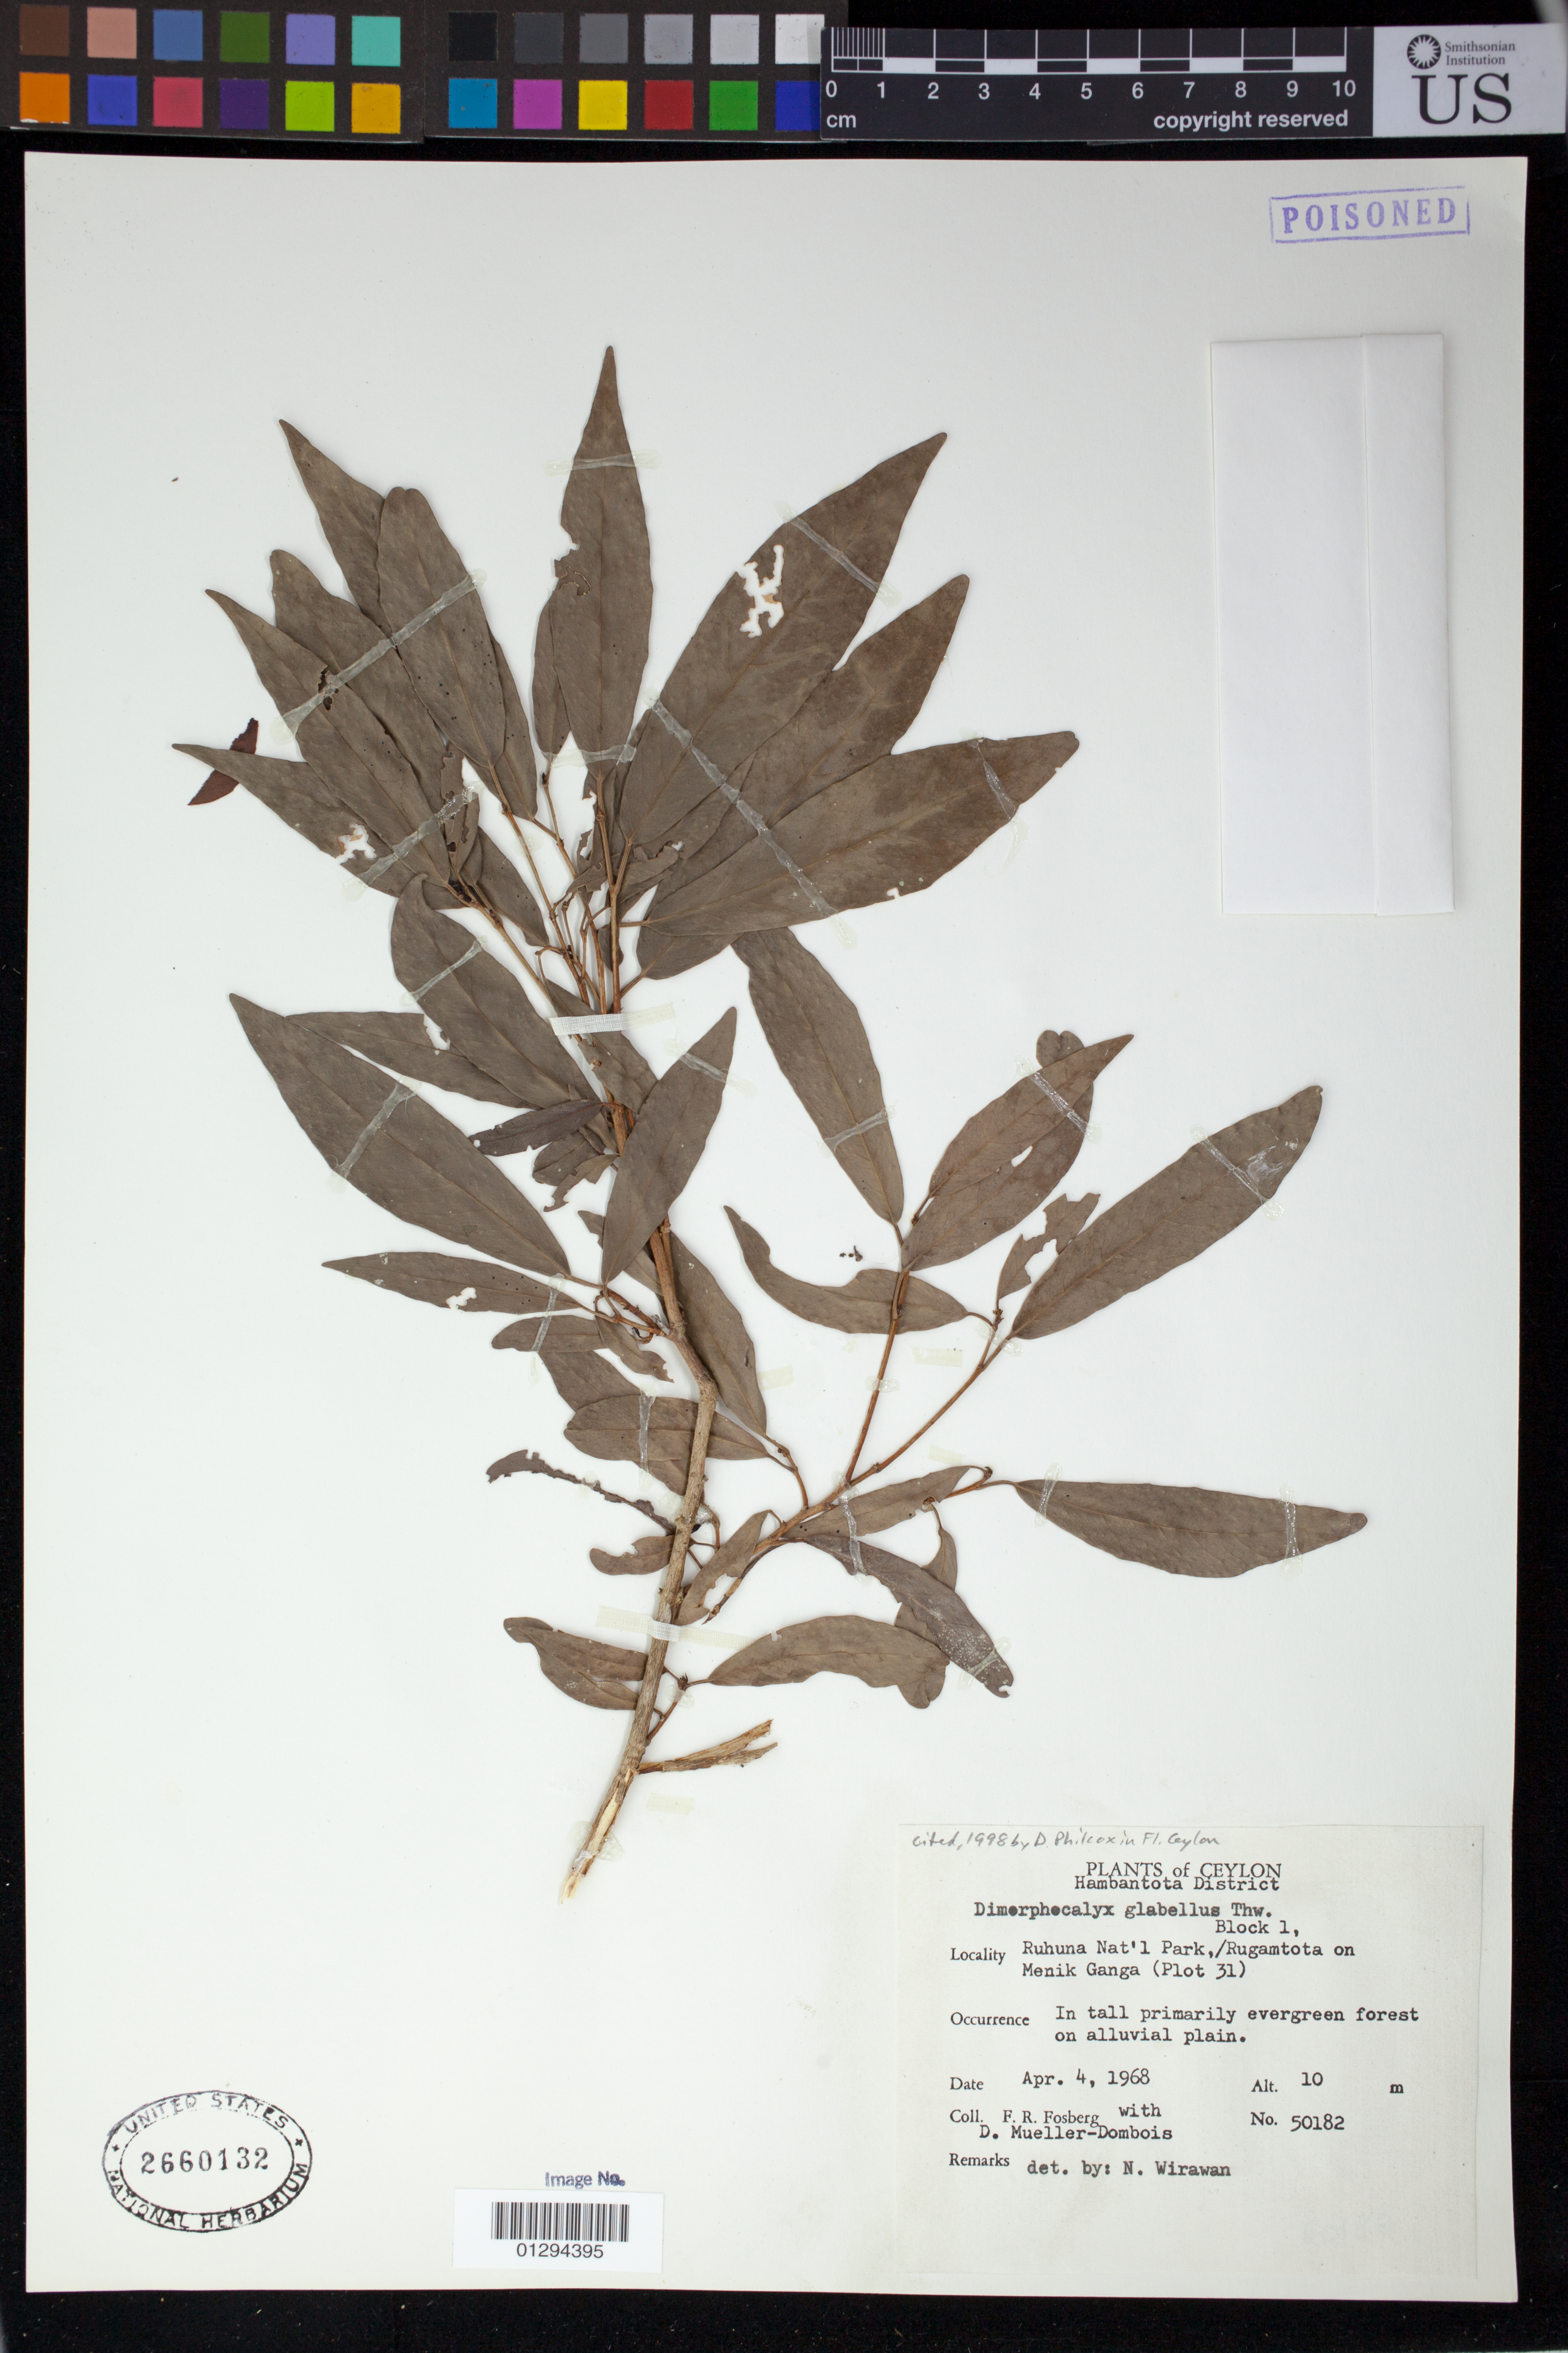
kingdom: Plantae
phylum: Tracheophyta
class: Magnoliopsida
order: Malpighiales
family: Euphorbiaceae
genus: Dimorphocalyx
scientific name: Dimorphocalyx glabellus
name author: Thwaites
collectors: F. R. Fosberg & D. Mueller-Dombois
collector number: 50182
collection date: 1968-04-04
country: Sri Lanka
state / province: Southern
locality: Hambantota District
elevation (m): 10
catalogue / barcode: US 2660132